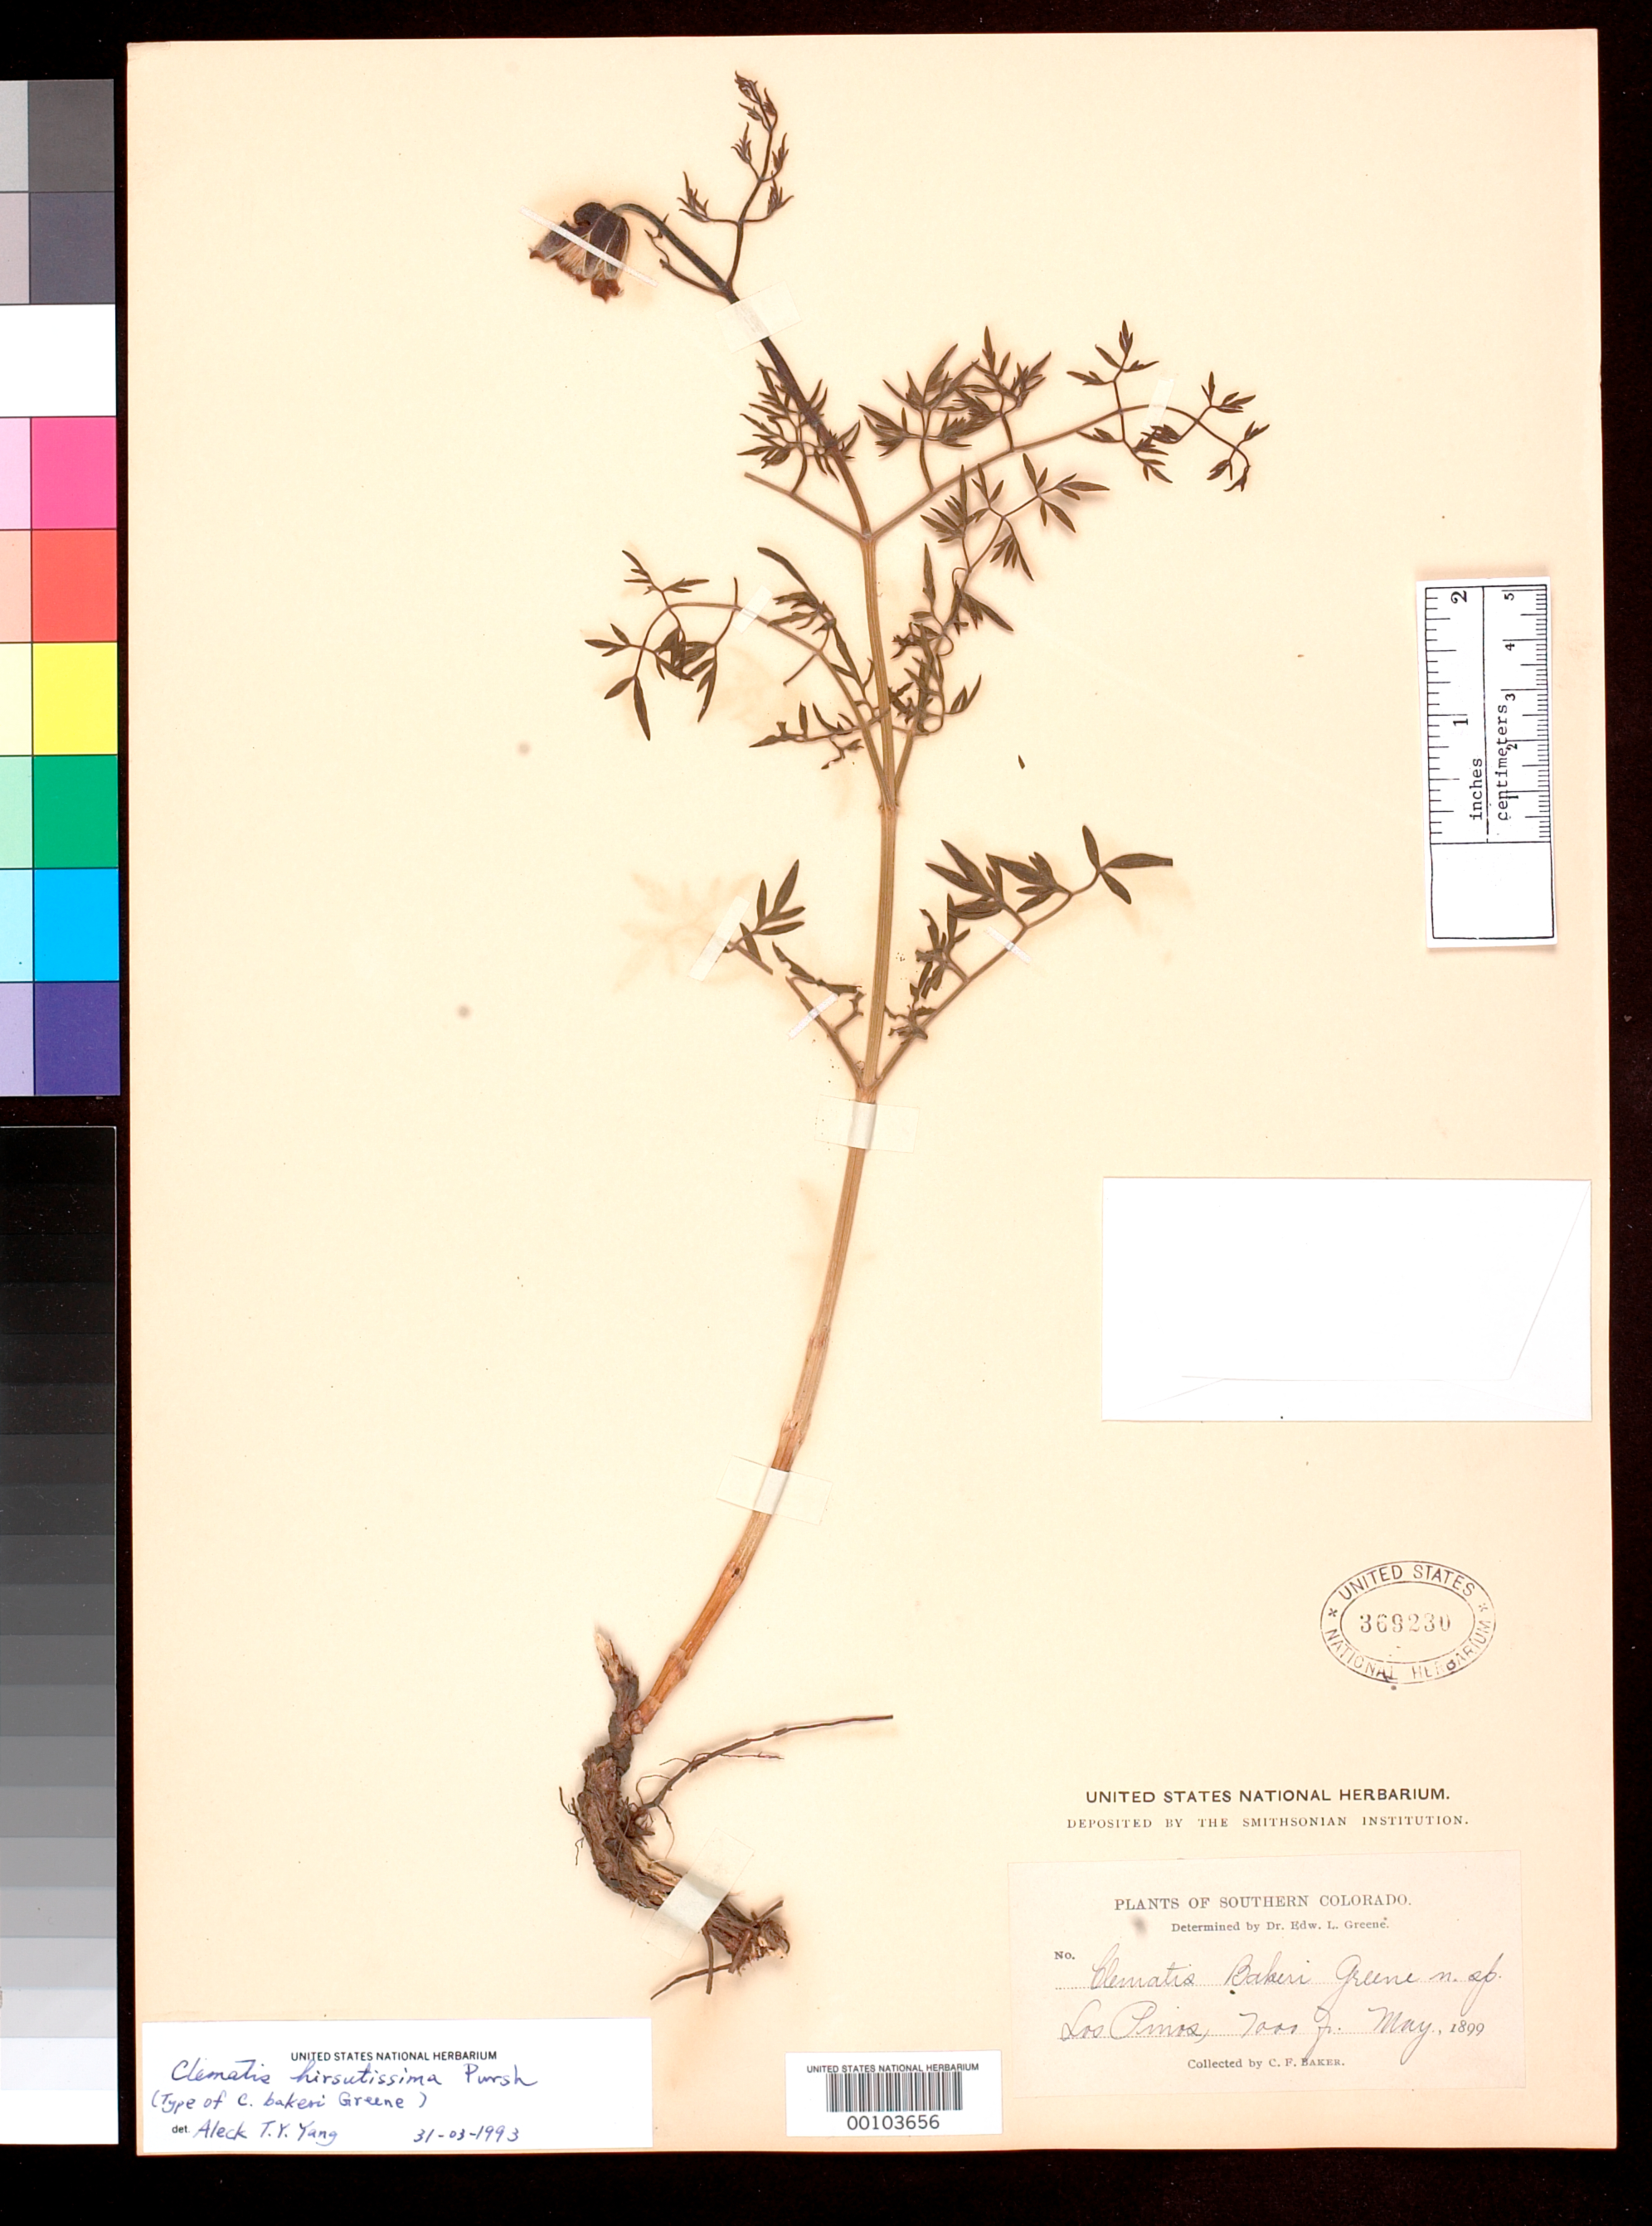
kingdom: Plantae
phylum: Tracheophyta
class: Magnoliopsida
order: Ranunculales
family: Ranunculaceae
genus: Clematis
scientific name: Clematis bakeri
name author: Greene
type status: Isolectotype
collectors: C. F. Baker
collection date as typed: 19 May 1899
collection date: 1899-05-19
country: United States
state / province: Colorado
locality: Los Pinos.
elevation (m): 2134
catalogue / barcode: US 369230